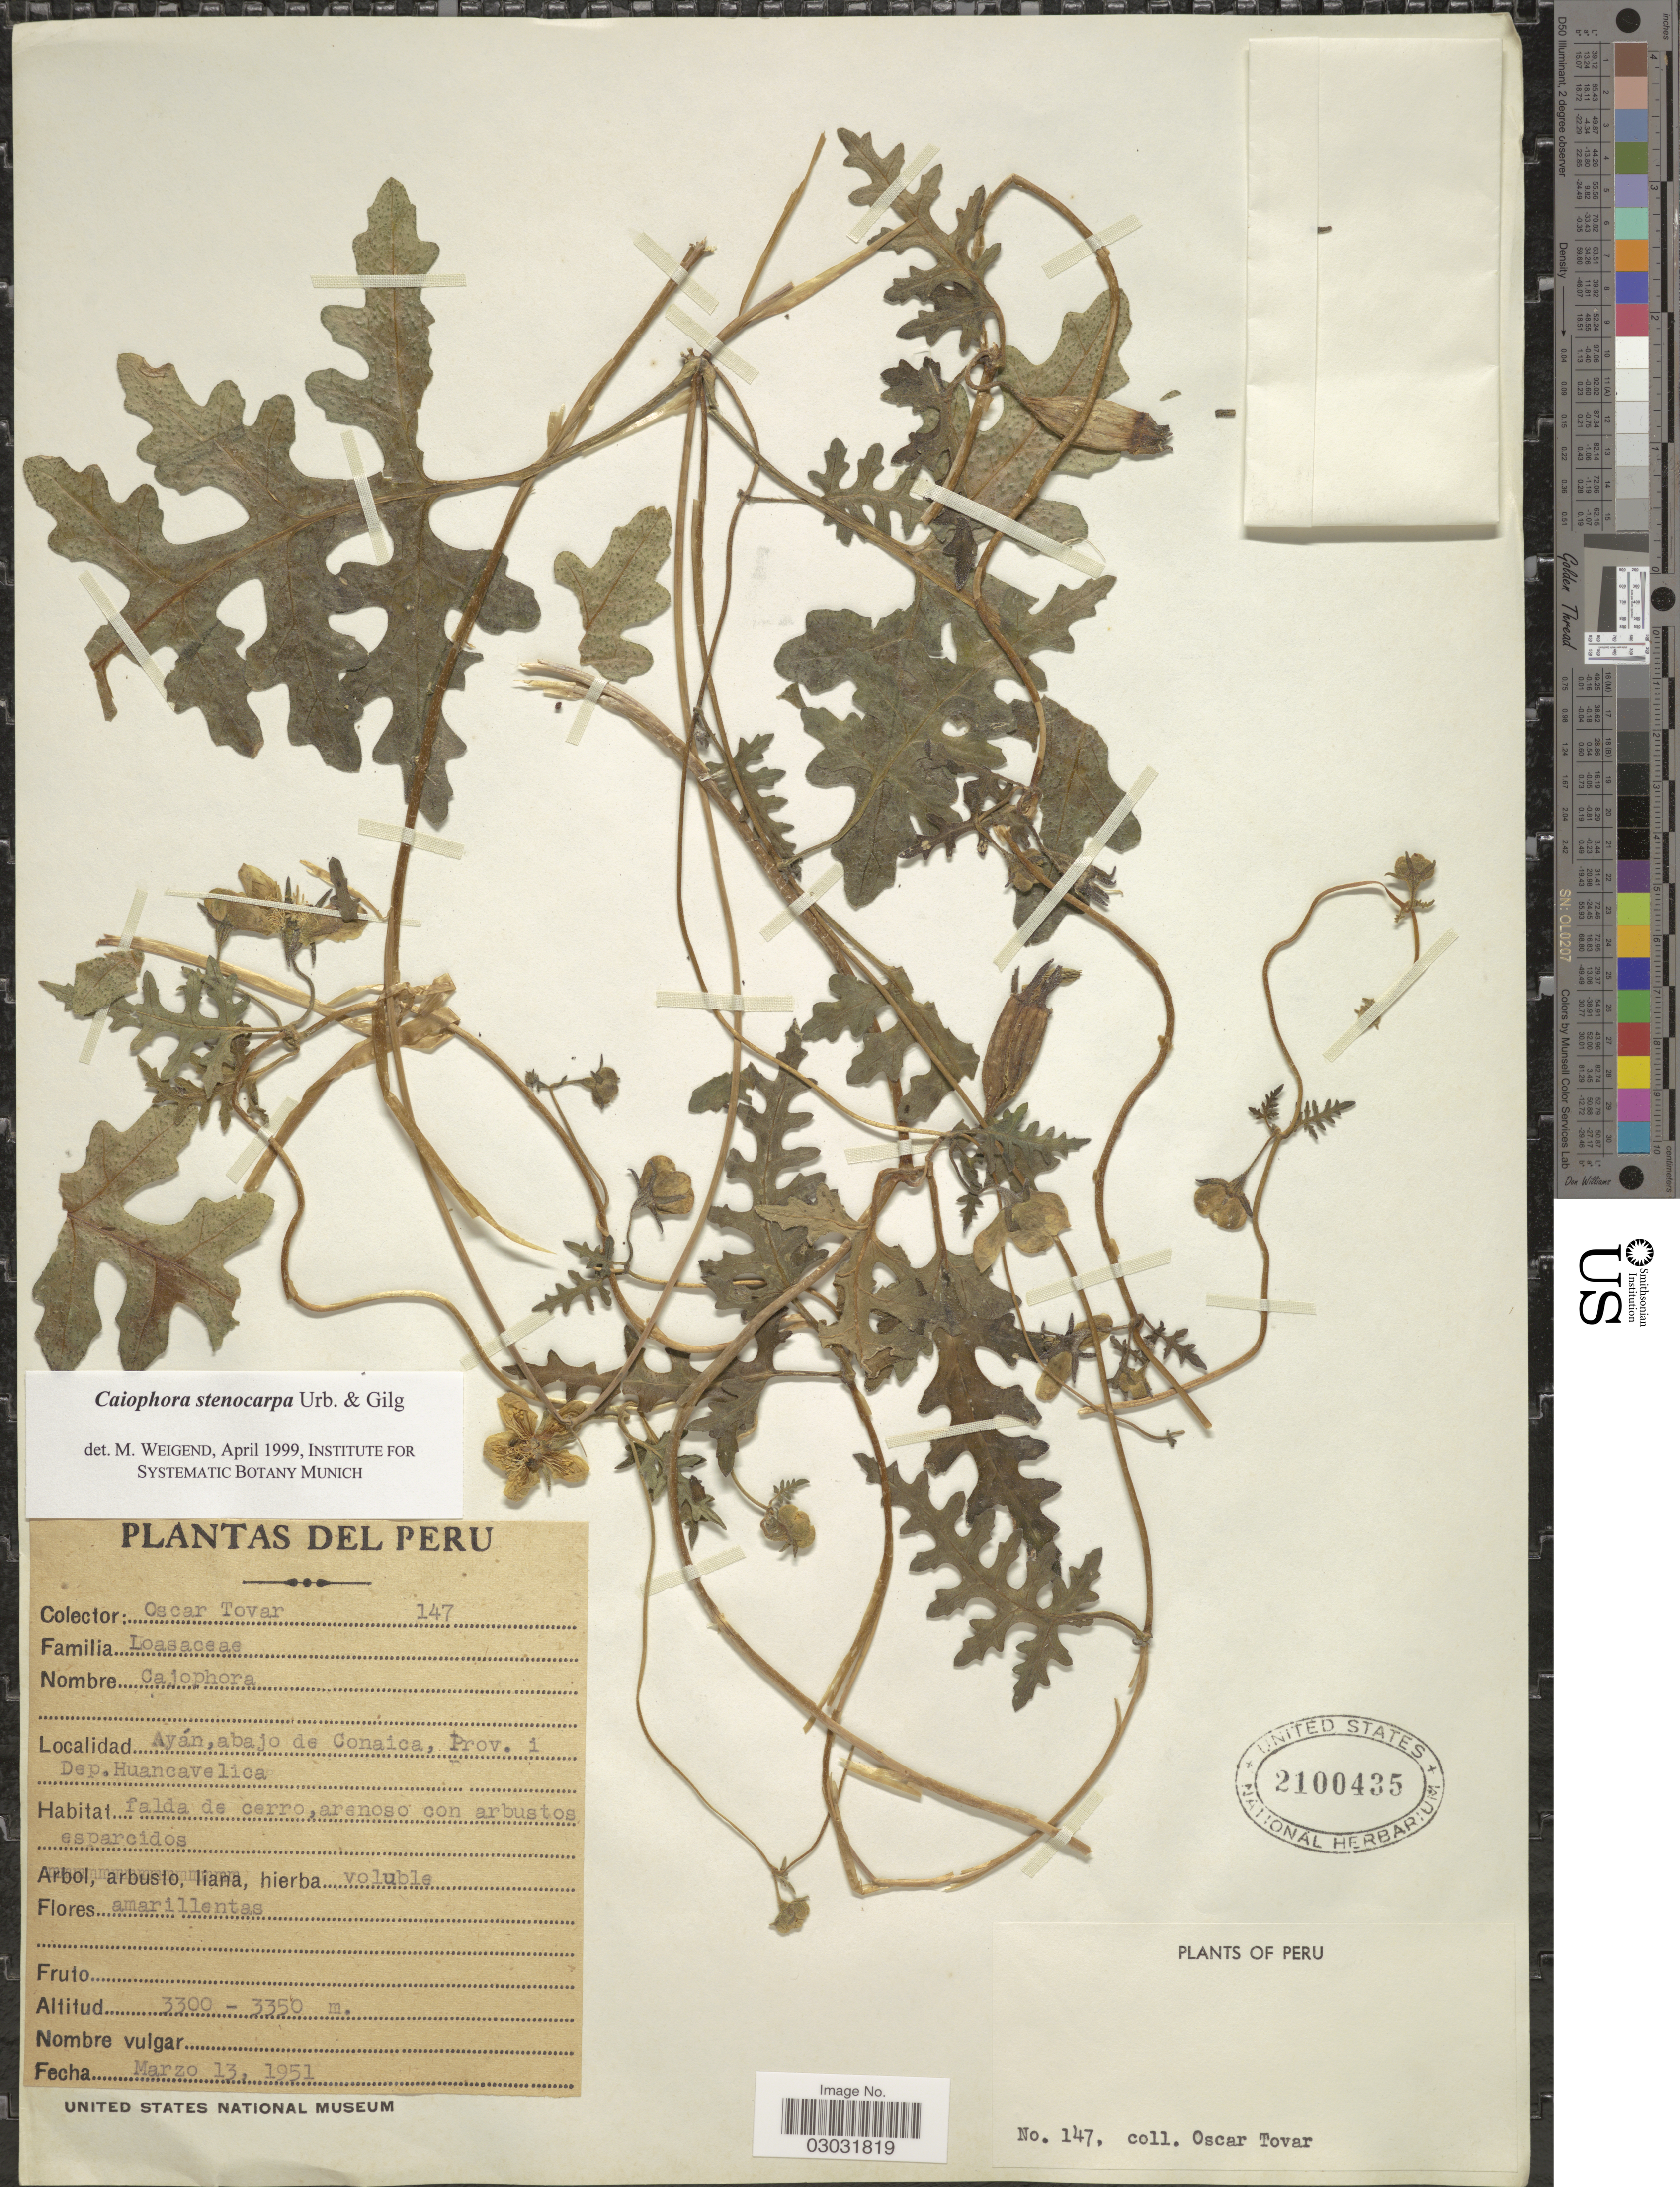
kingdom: Plantae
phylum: Tracheophyta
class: Magnoliopsida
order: Cornales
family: Loasaceae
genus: Caiophora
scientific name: Caiophora stenocarpa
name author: Urb. & Gilg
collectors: Ó. Tovar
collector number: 147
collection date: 1951-03-13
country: Peru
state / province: Huancavelica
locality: Ayán, abajo de Conaica, Prov. i Dep. Huancavelica.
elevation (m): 3300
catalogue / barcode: US 2100435